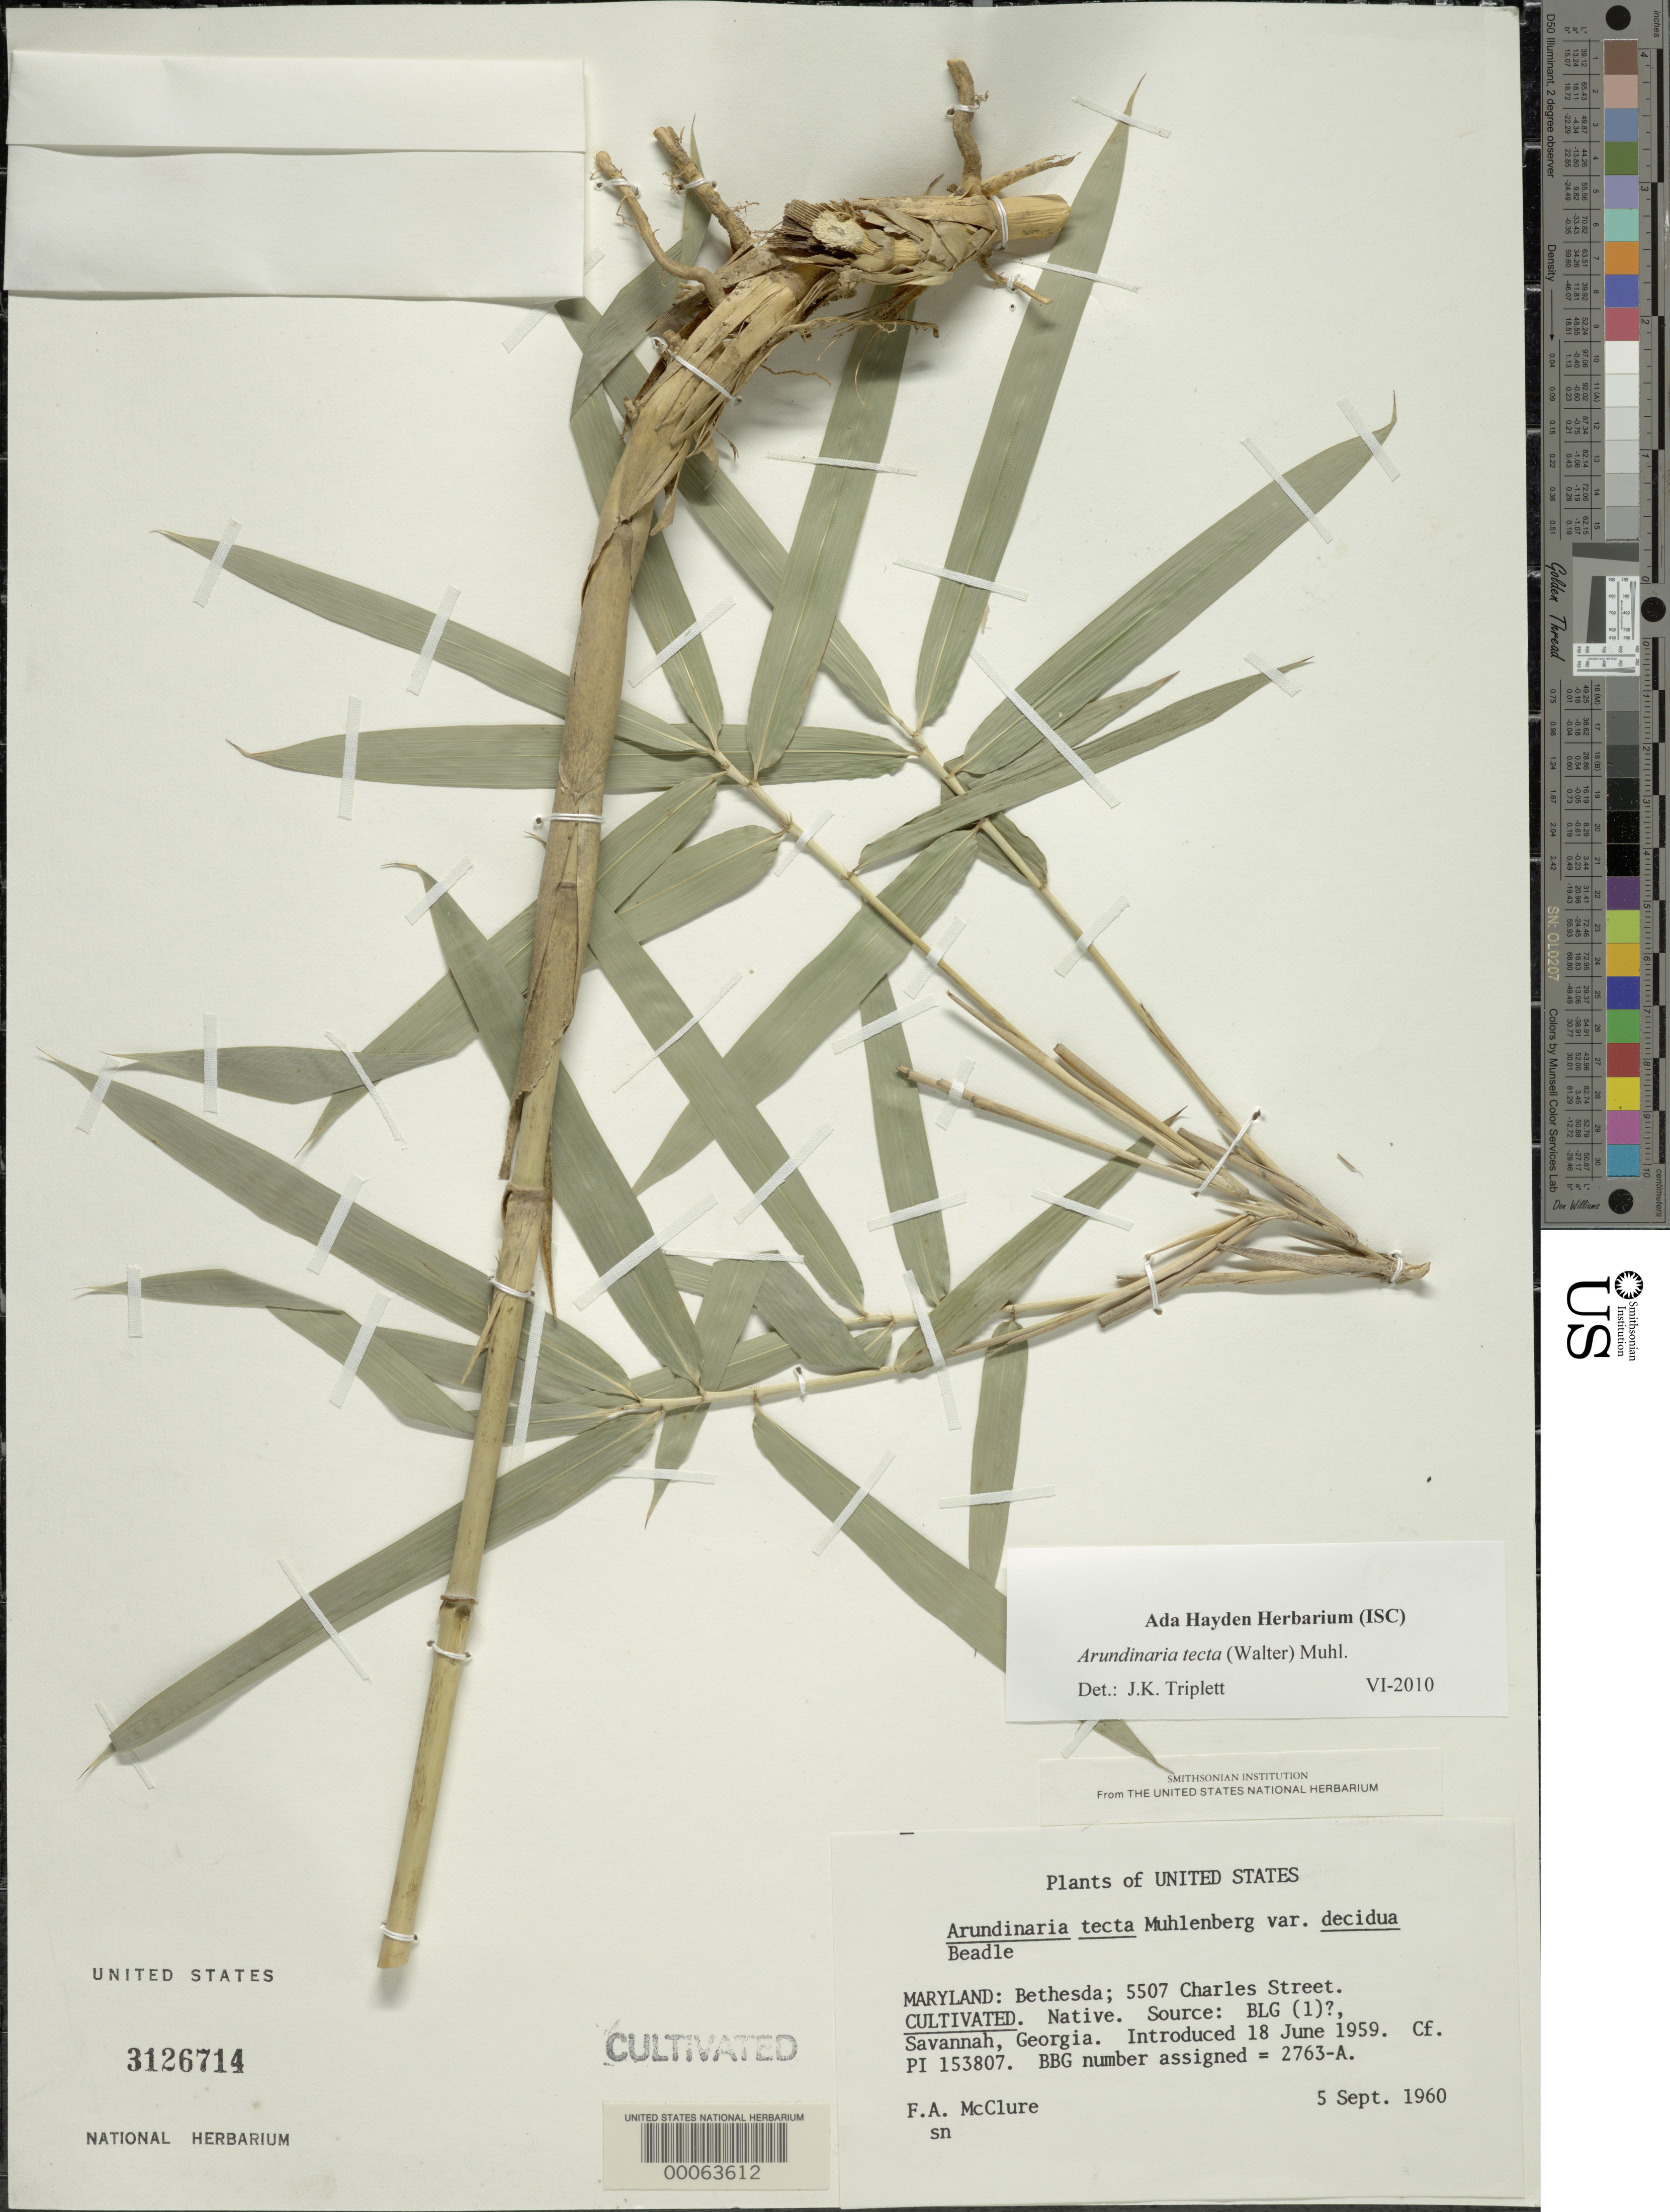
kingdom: Plantae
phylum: Tracheophyta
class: Liliopsida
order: Poales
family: Poaceae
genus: Arundinaria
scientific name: Arundinaria tecta var. decidua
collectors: F. A. McClure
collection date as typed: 05 Sep 1960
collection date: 1960-09-05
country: United States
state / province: Maryland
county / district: Montgomery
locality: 5507 Charles Street, Bethesda (McClure's garden)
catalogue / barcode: US 3126714